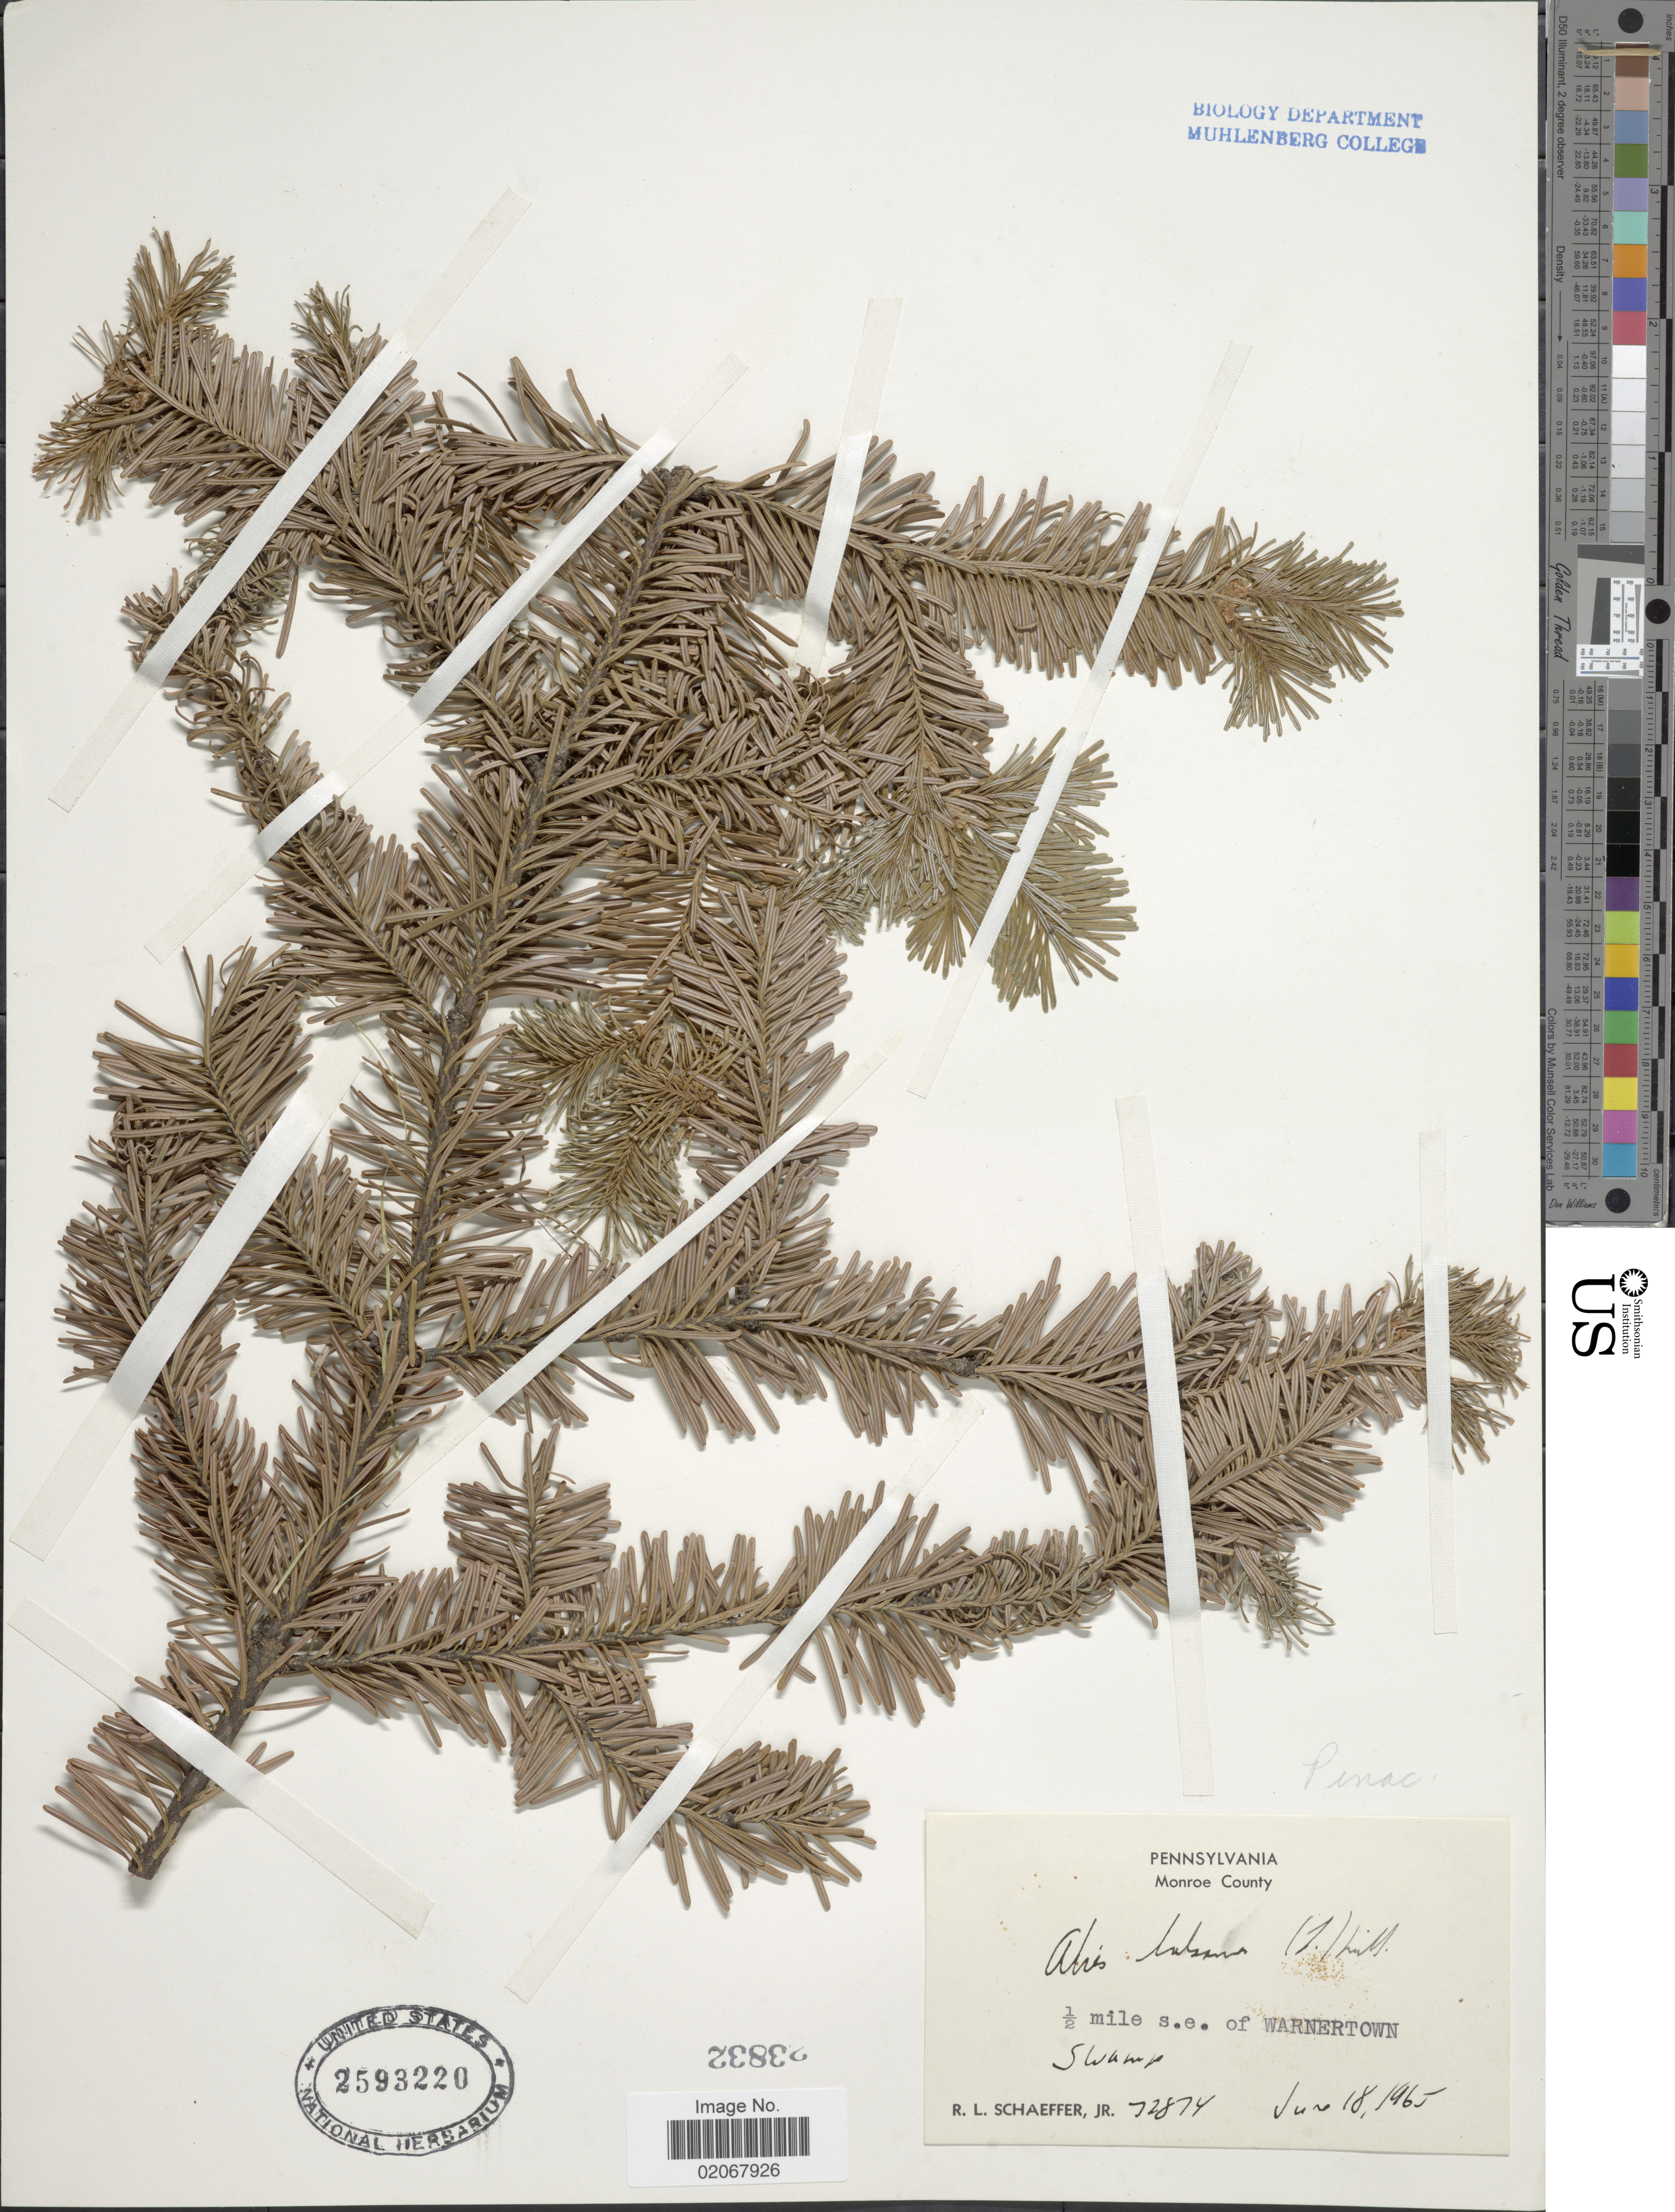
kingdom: Plantae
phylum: Tracheophyta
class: Pinopsida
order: Pinales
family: Pinaceae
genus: Abies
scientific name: Abies balsamea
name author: (L.) Mill.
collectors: R. L. Schaeffer Jr.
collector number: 72874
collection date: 1965-06-18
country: United States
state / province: Pennsylvania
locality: Monroe County 1/2 mile s.e. of Warnertown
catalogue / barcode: US 2593220